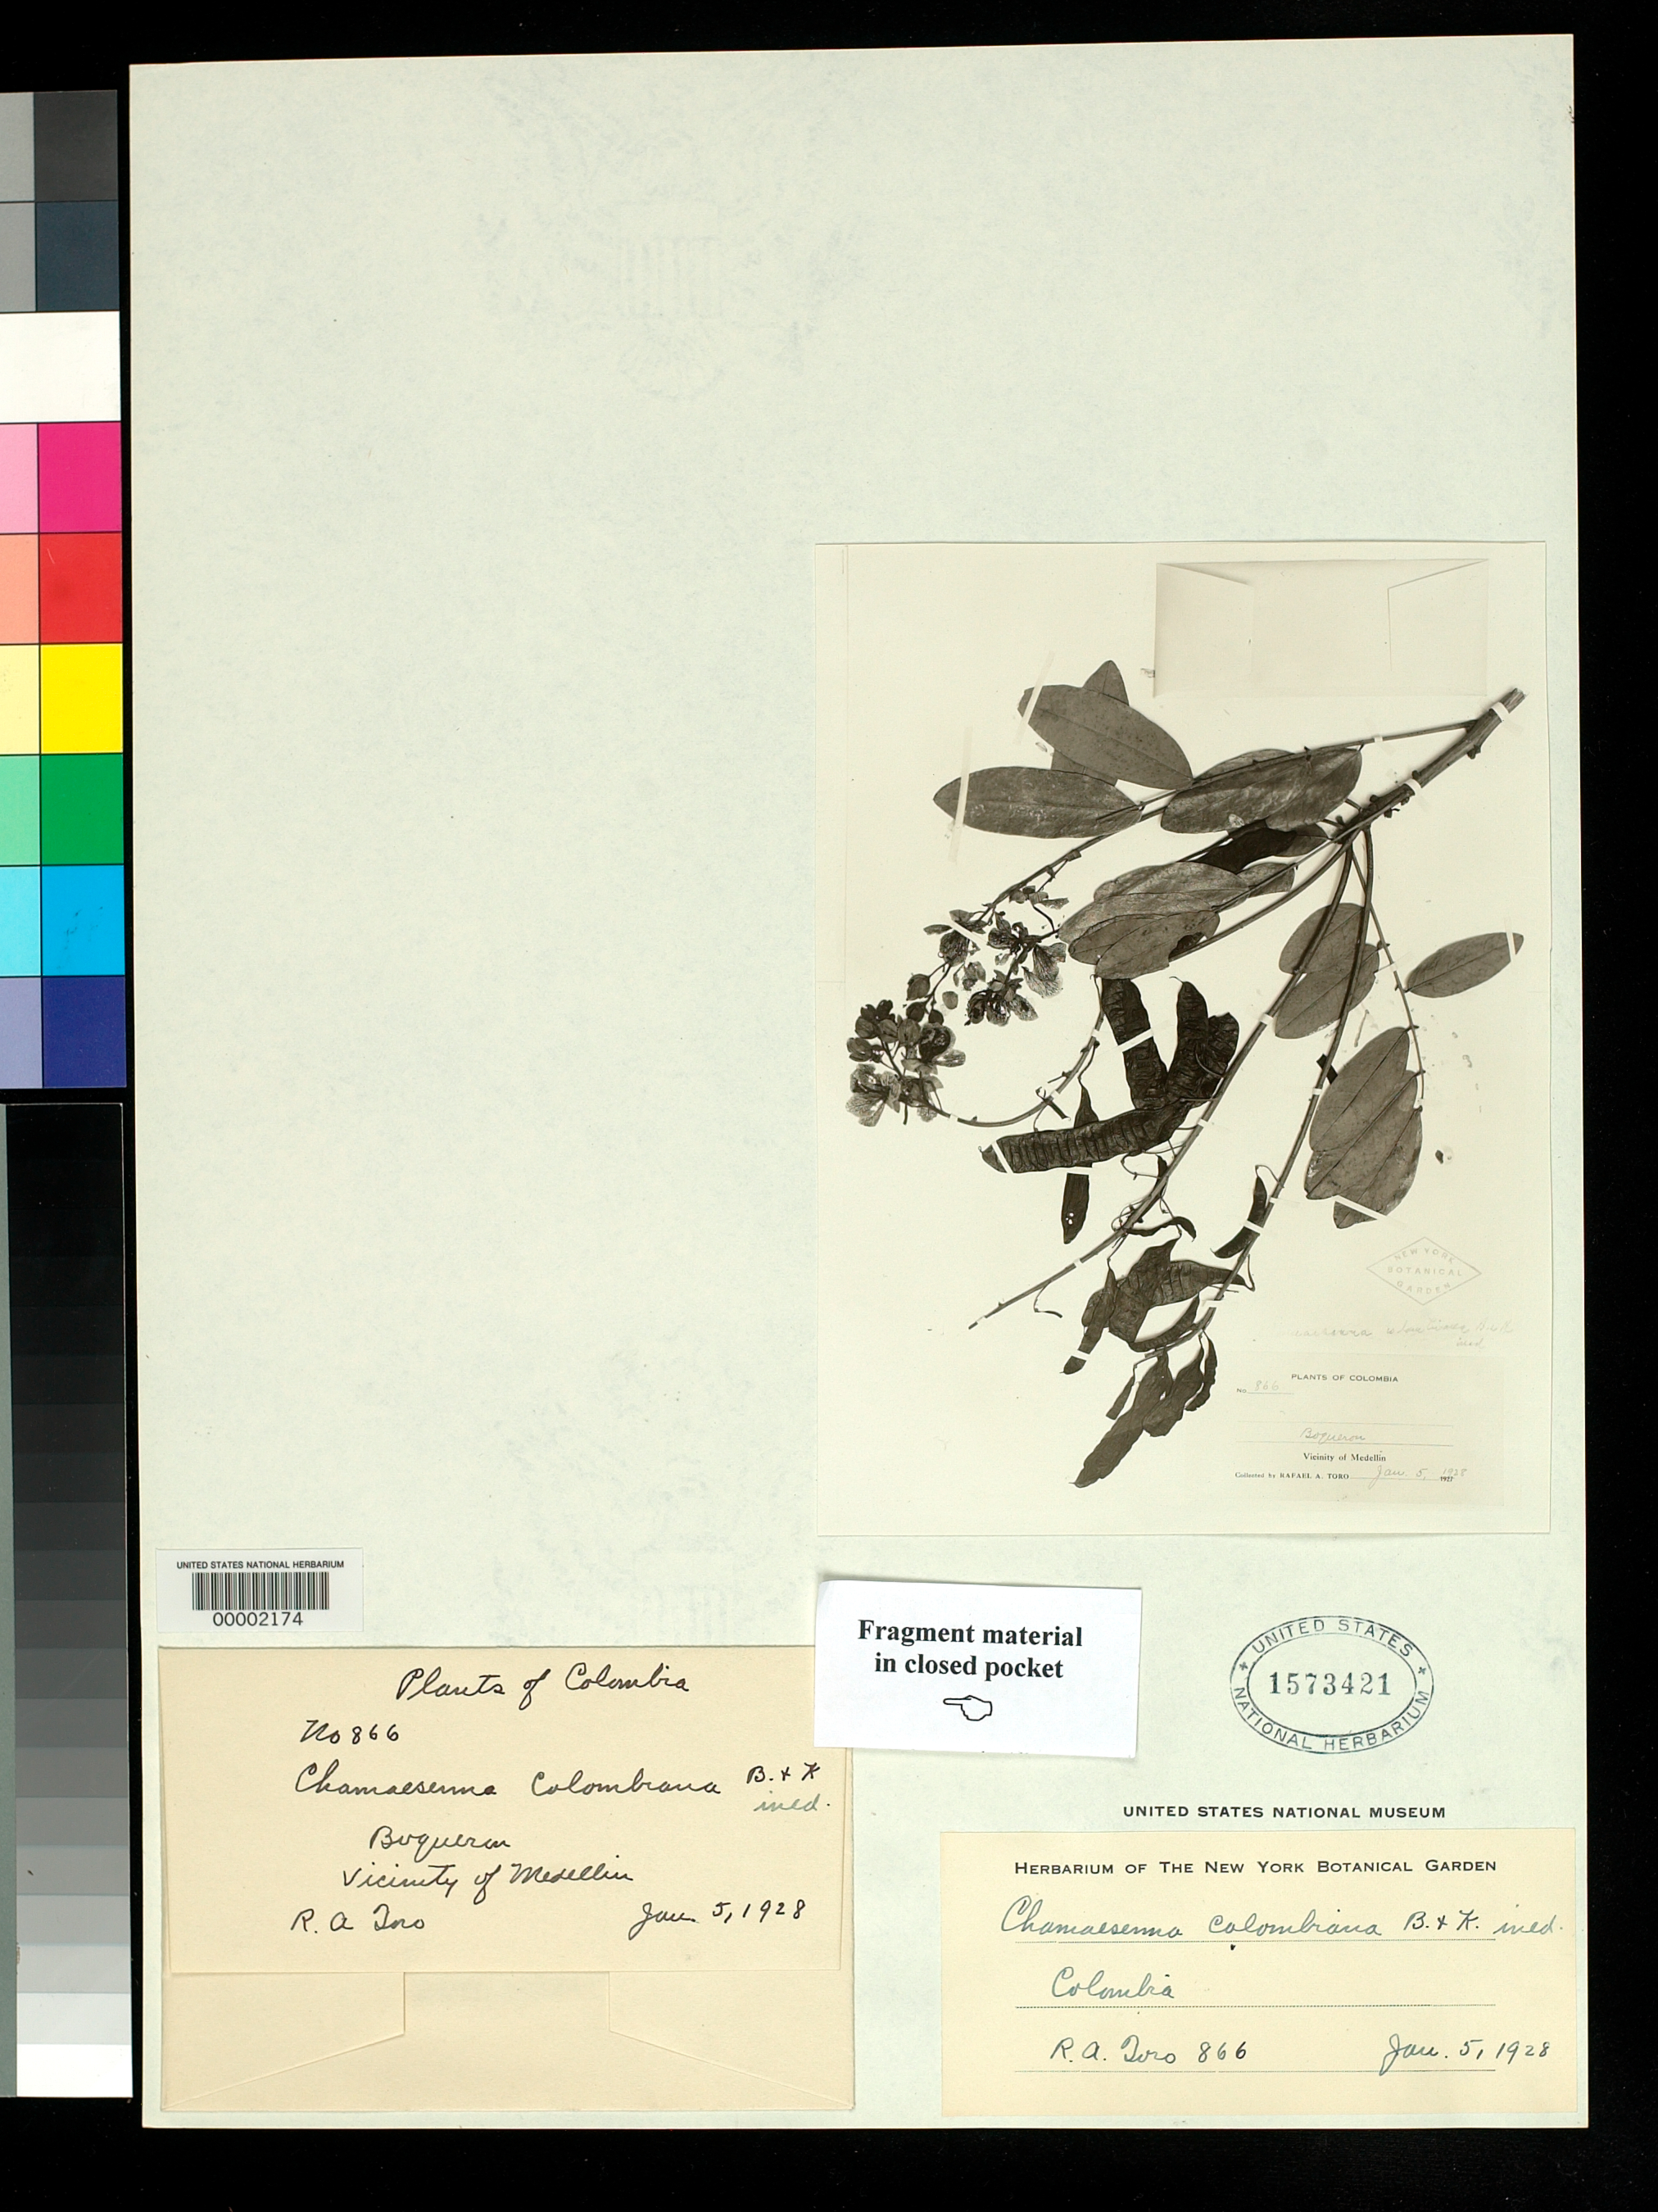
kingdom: Plantae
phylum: Tracheophyta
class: Magnoliopsida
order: Fabales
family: Fabaceae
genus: Chamaesenna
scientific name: Chamaesenna colombiana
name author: Britton & Killip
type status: Type Fragment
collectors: R. A. Toro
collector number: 866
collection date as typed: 05 Jan 1928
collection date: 1928-01-05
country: Colombia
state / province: Antioquia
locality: Near Medellin.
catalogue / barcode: US 1573421